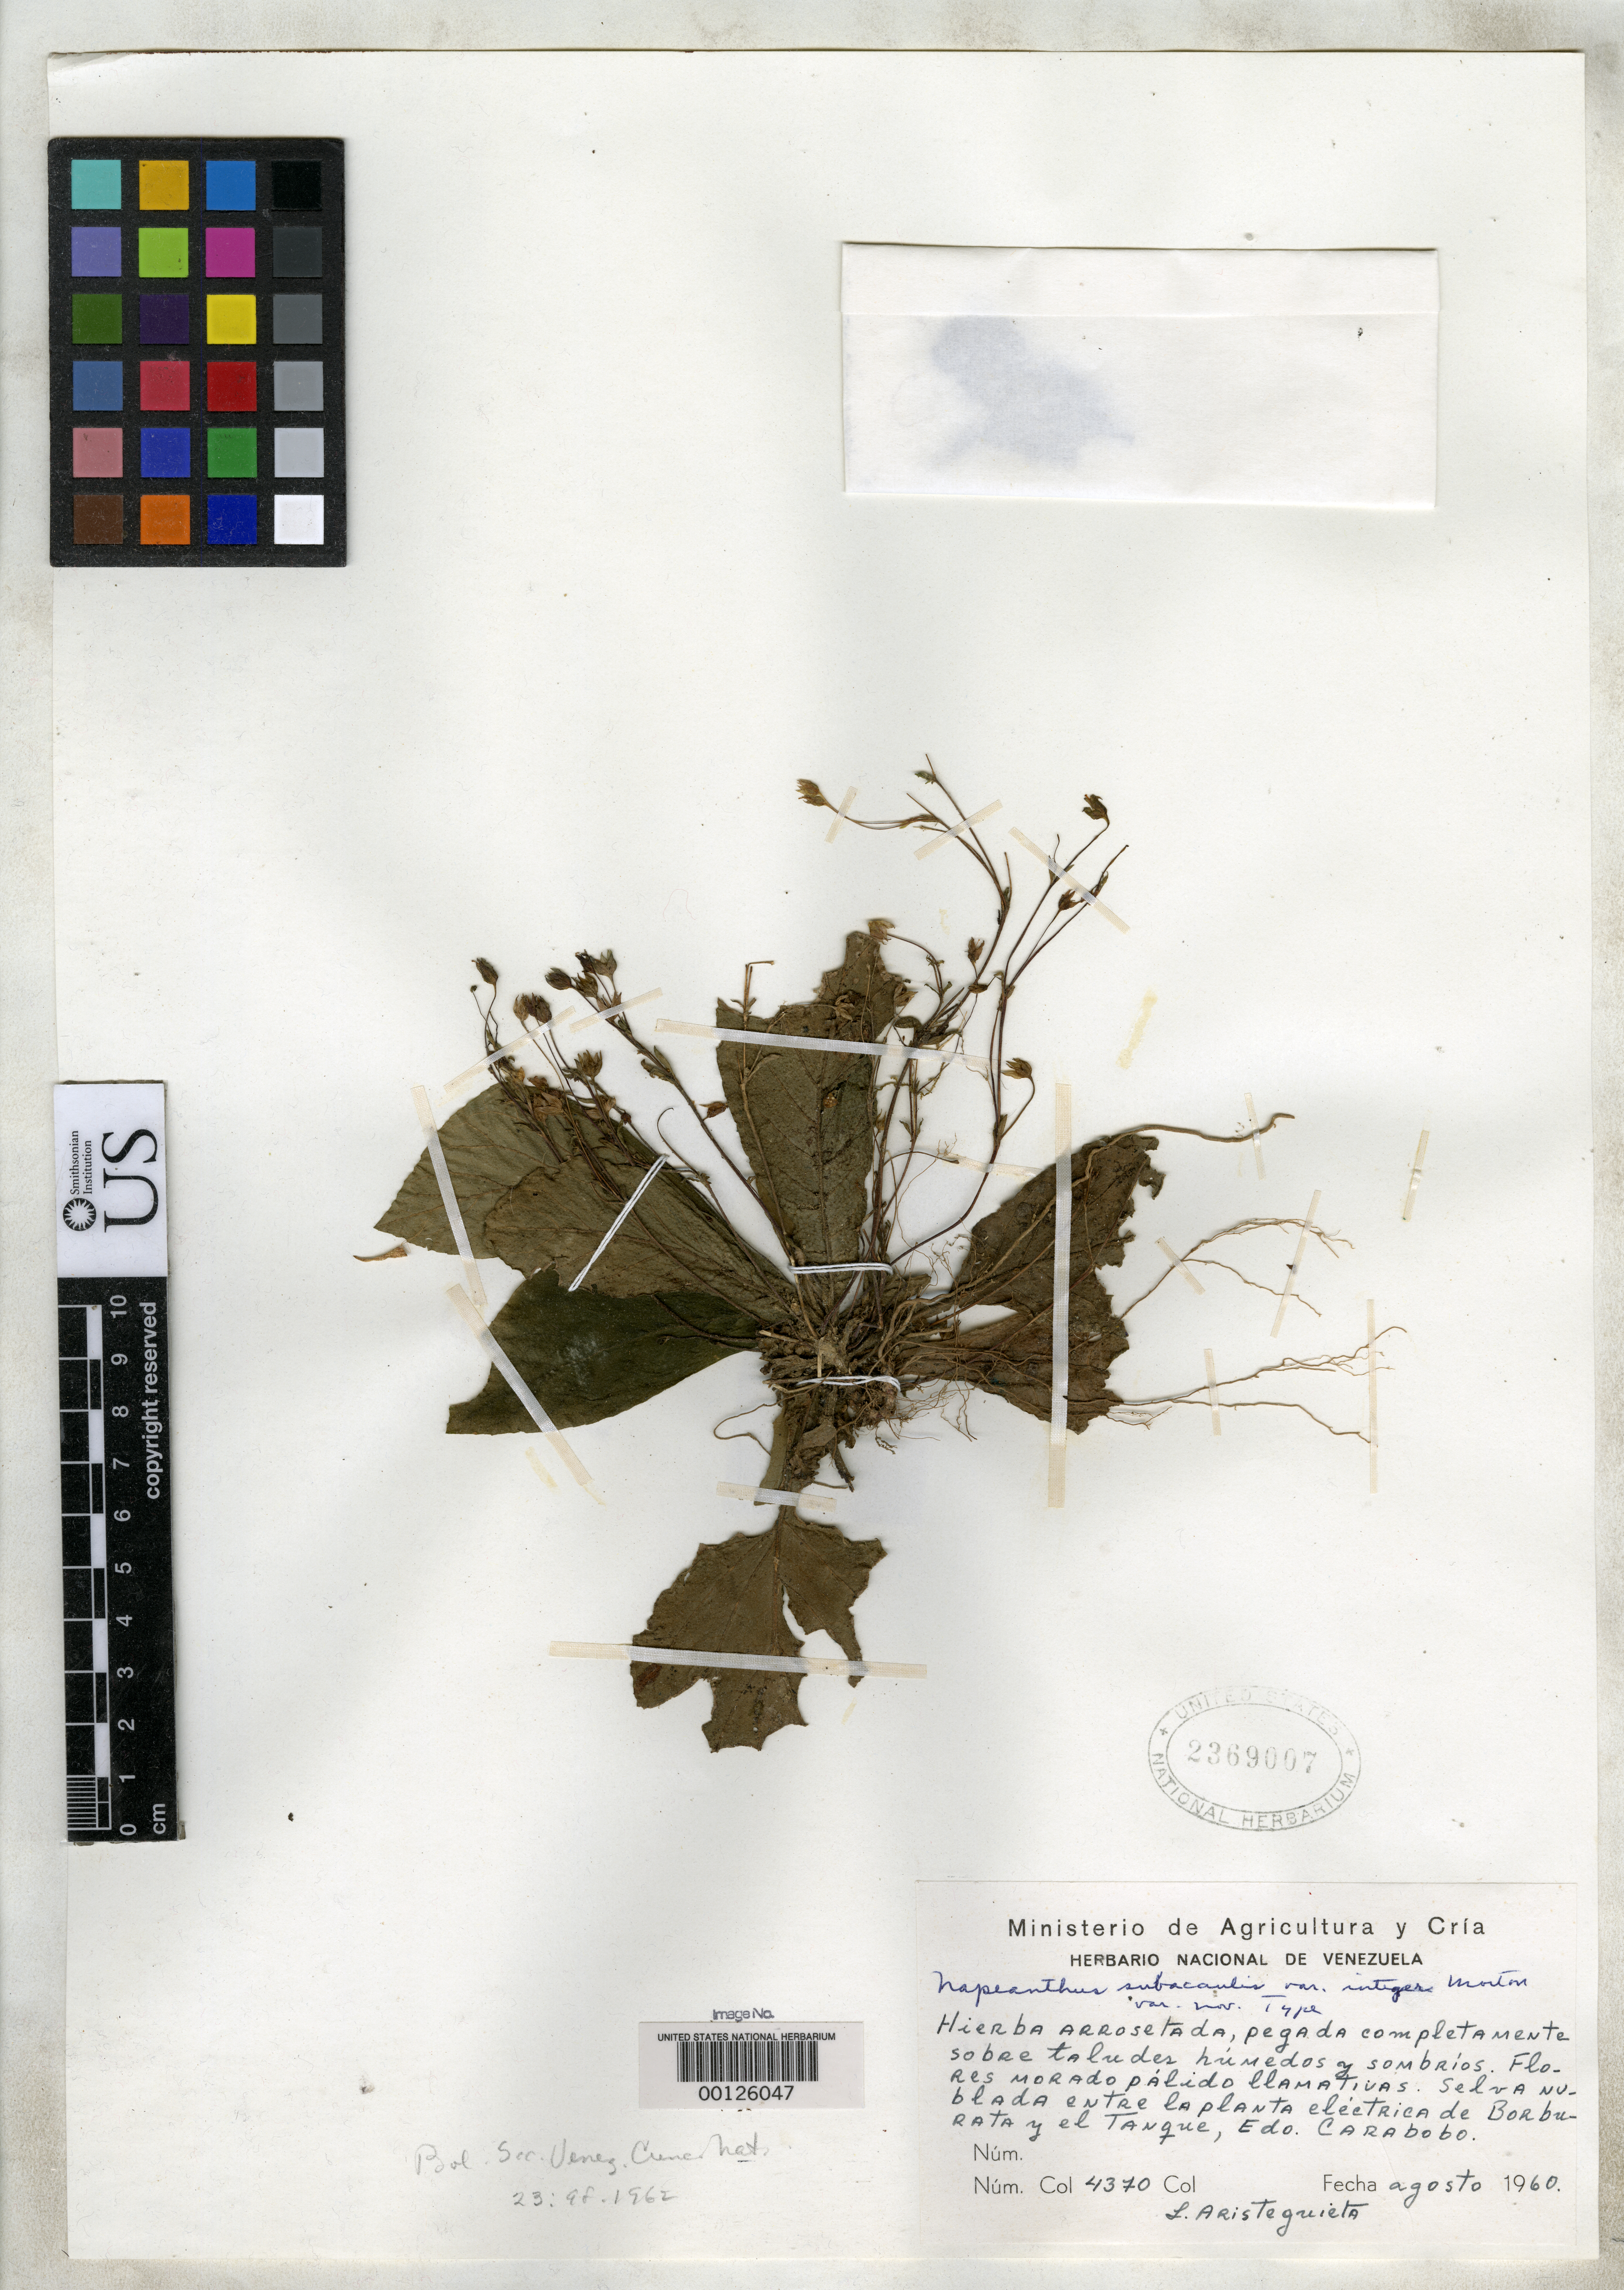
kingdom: Plantae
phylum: Tracheophyta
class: Magnoliopsida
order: Lamiales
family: Gesneriaceae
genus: Napeanthus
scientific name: Napeanthus subacaulis var. integer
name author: C.V. Morton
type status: Holotype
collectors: L. Aristeguieta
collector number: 4370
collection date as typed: Aug 1960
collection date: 1960-08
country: Venezuela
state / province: Carabobo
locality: Borburata y El Tanque.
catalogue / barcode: US 2369007